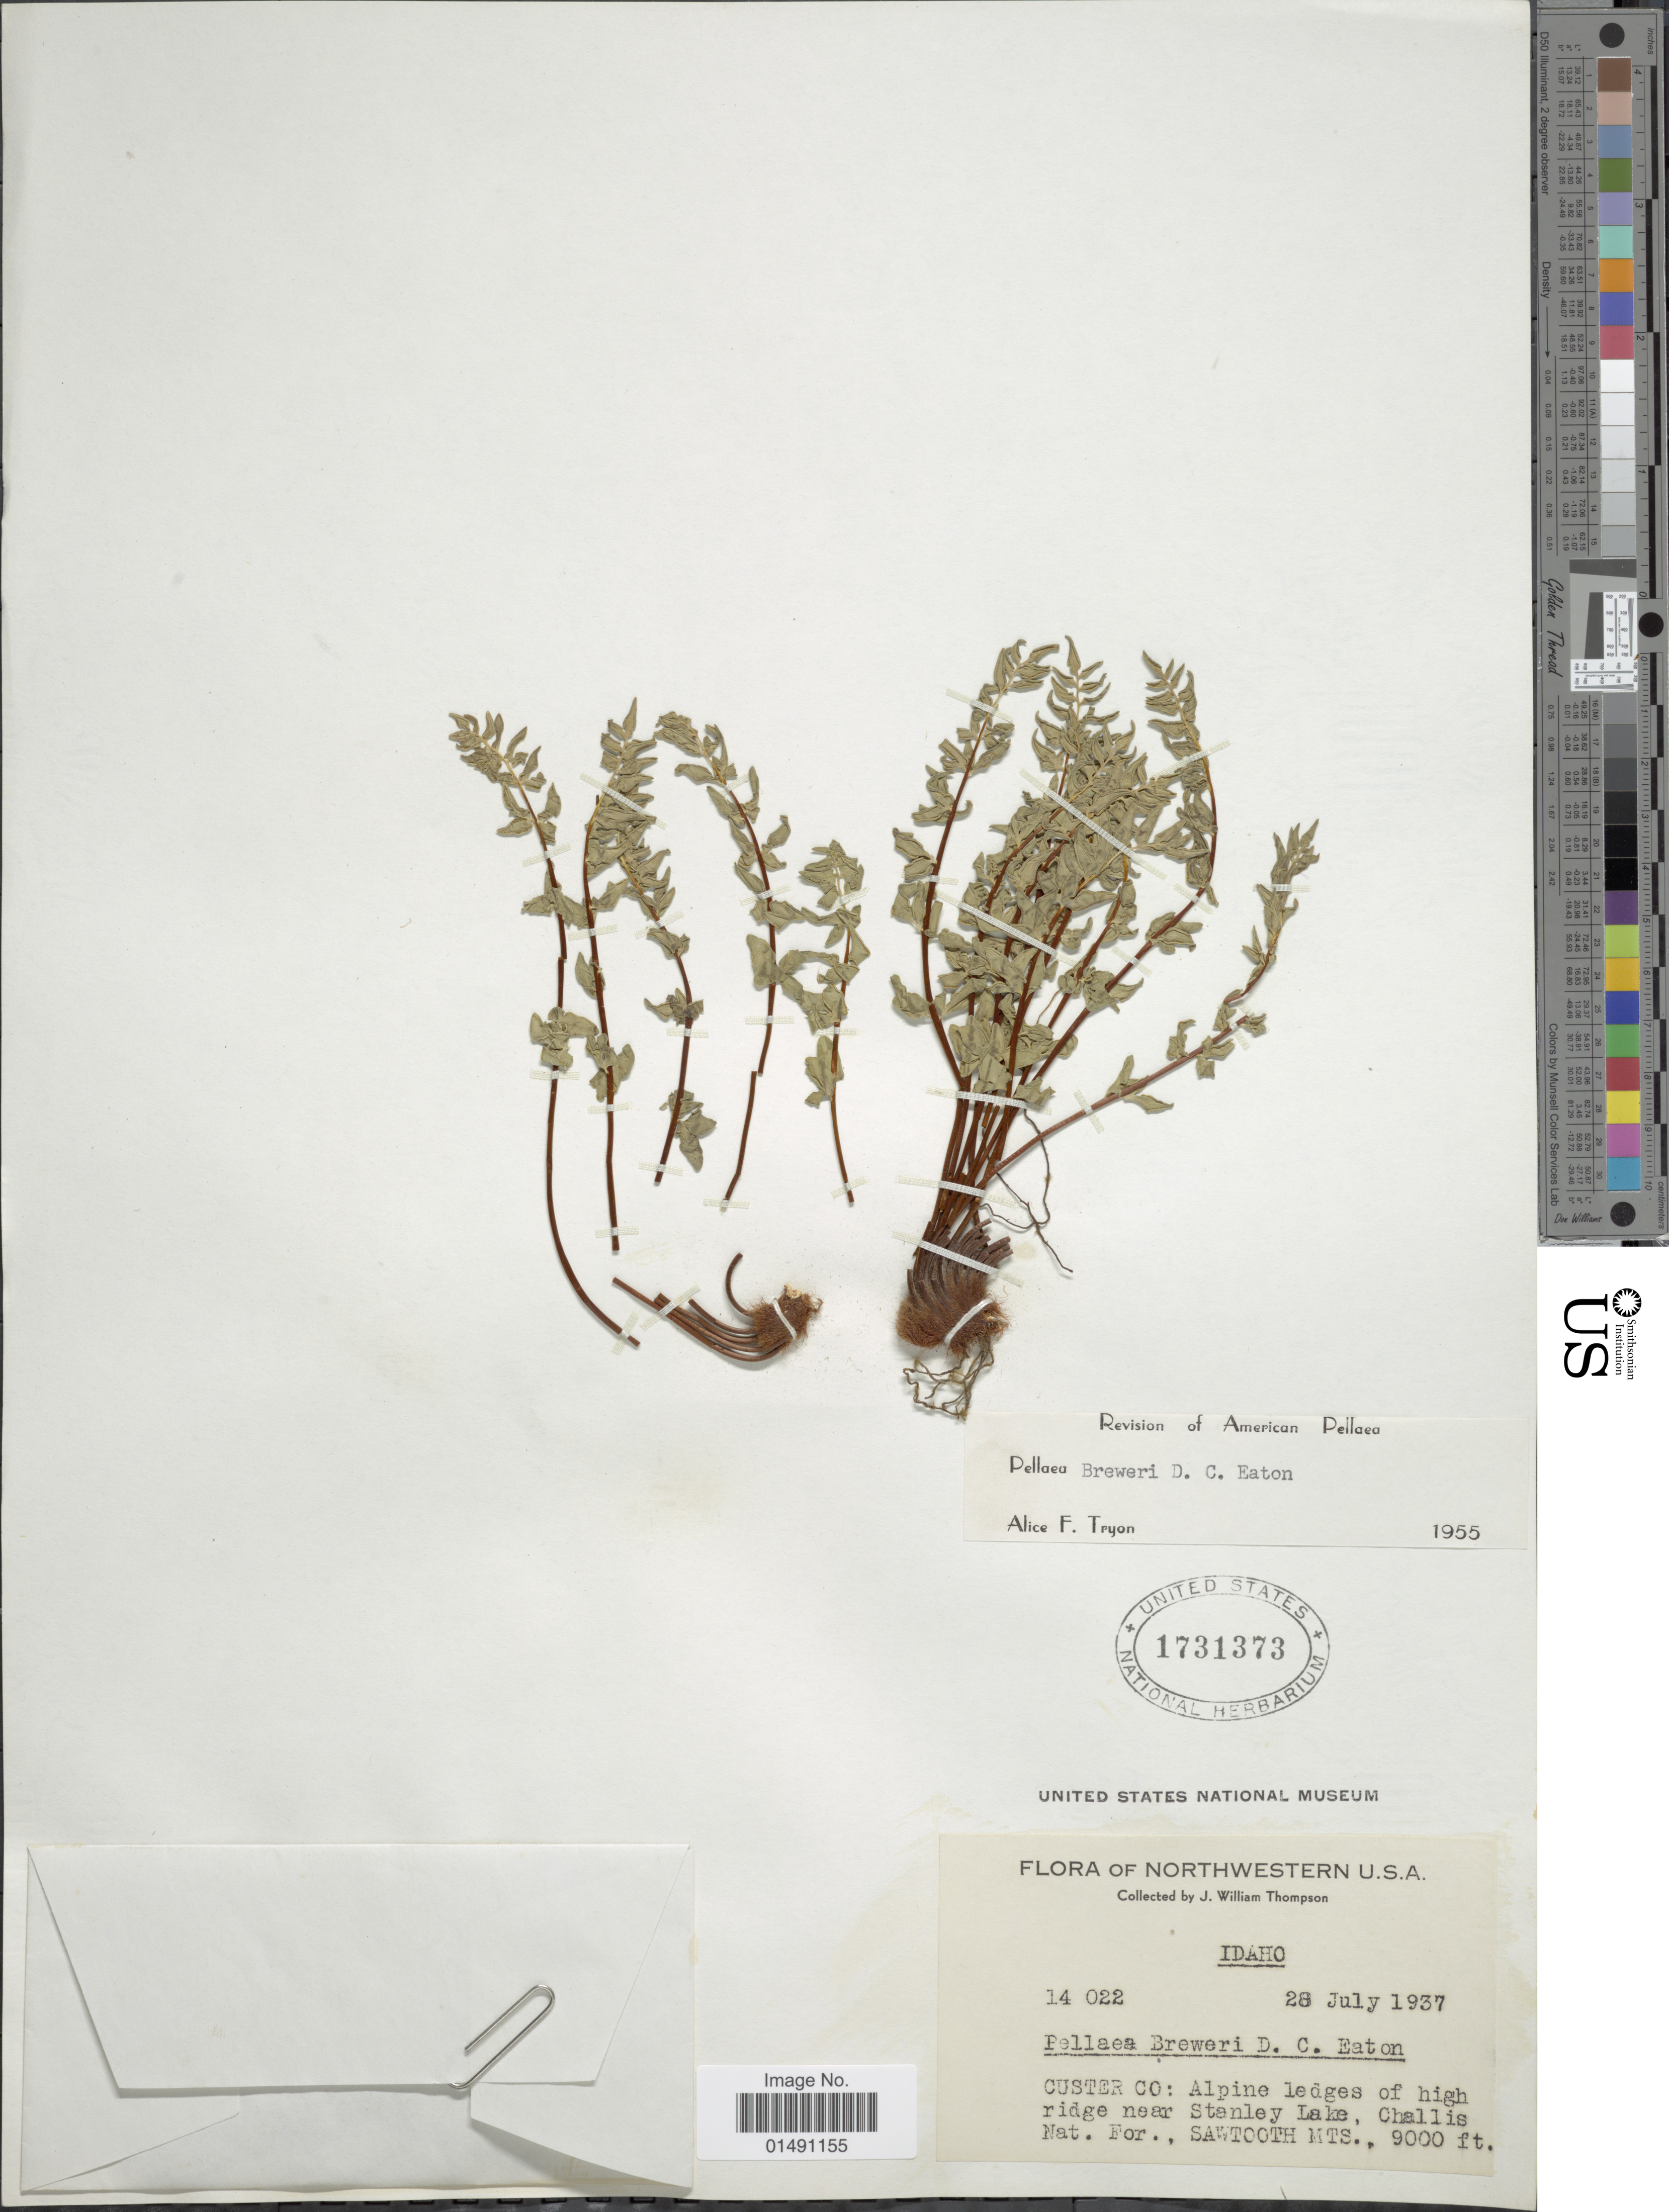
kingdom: Plantae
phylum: Tracheophyta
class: Polypodiopsida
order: Polypodiales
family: Pteridaceae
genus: Pellaea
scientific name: Pellaea breweri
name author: D.C. Eaton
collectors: J. W. Thompson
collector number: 14022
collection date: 1937-07-28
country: United States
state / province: Idaho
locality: Northwestern U.S.A. Custer Co: Alpine ledges of high ridge near Stanley Lake, Challis Nat. For., Sawtooth Mts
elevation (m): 2743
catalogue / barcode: US 1731373